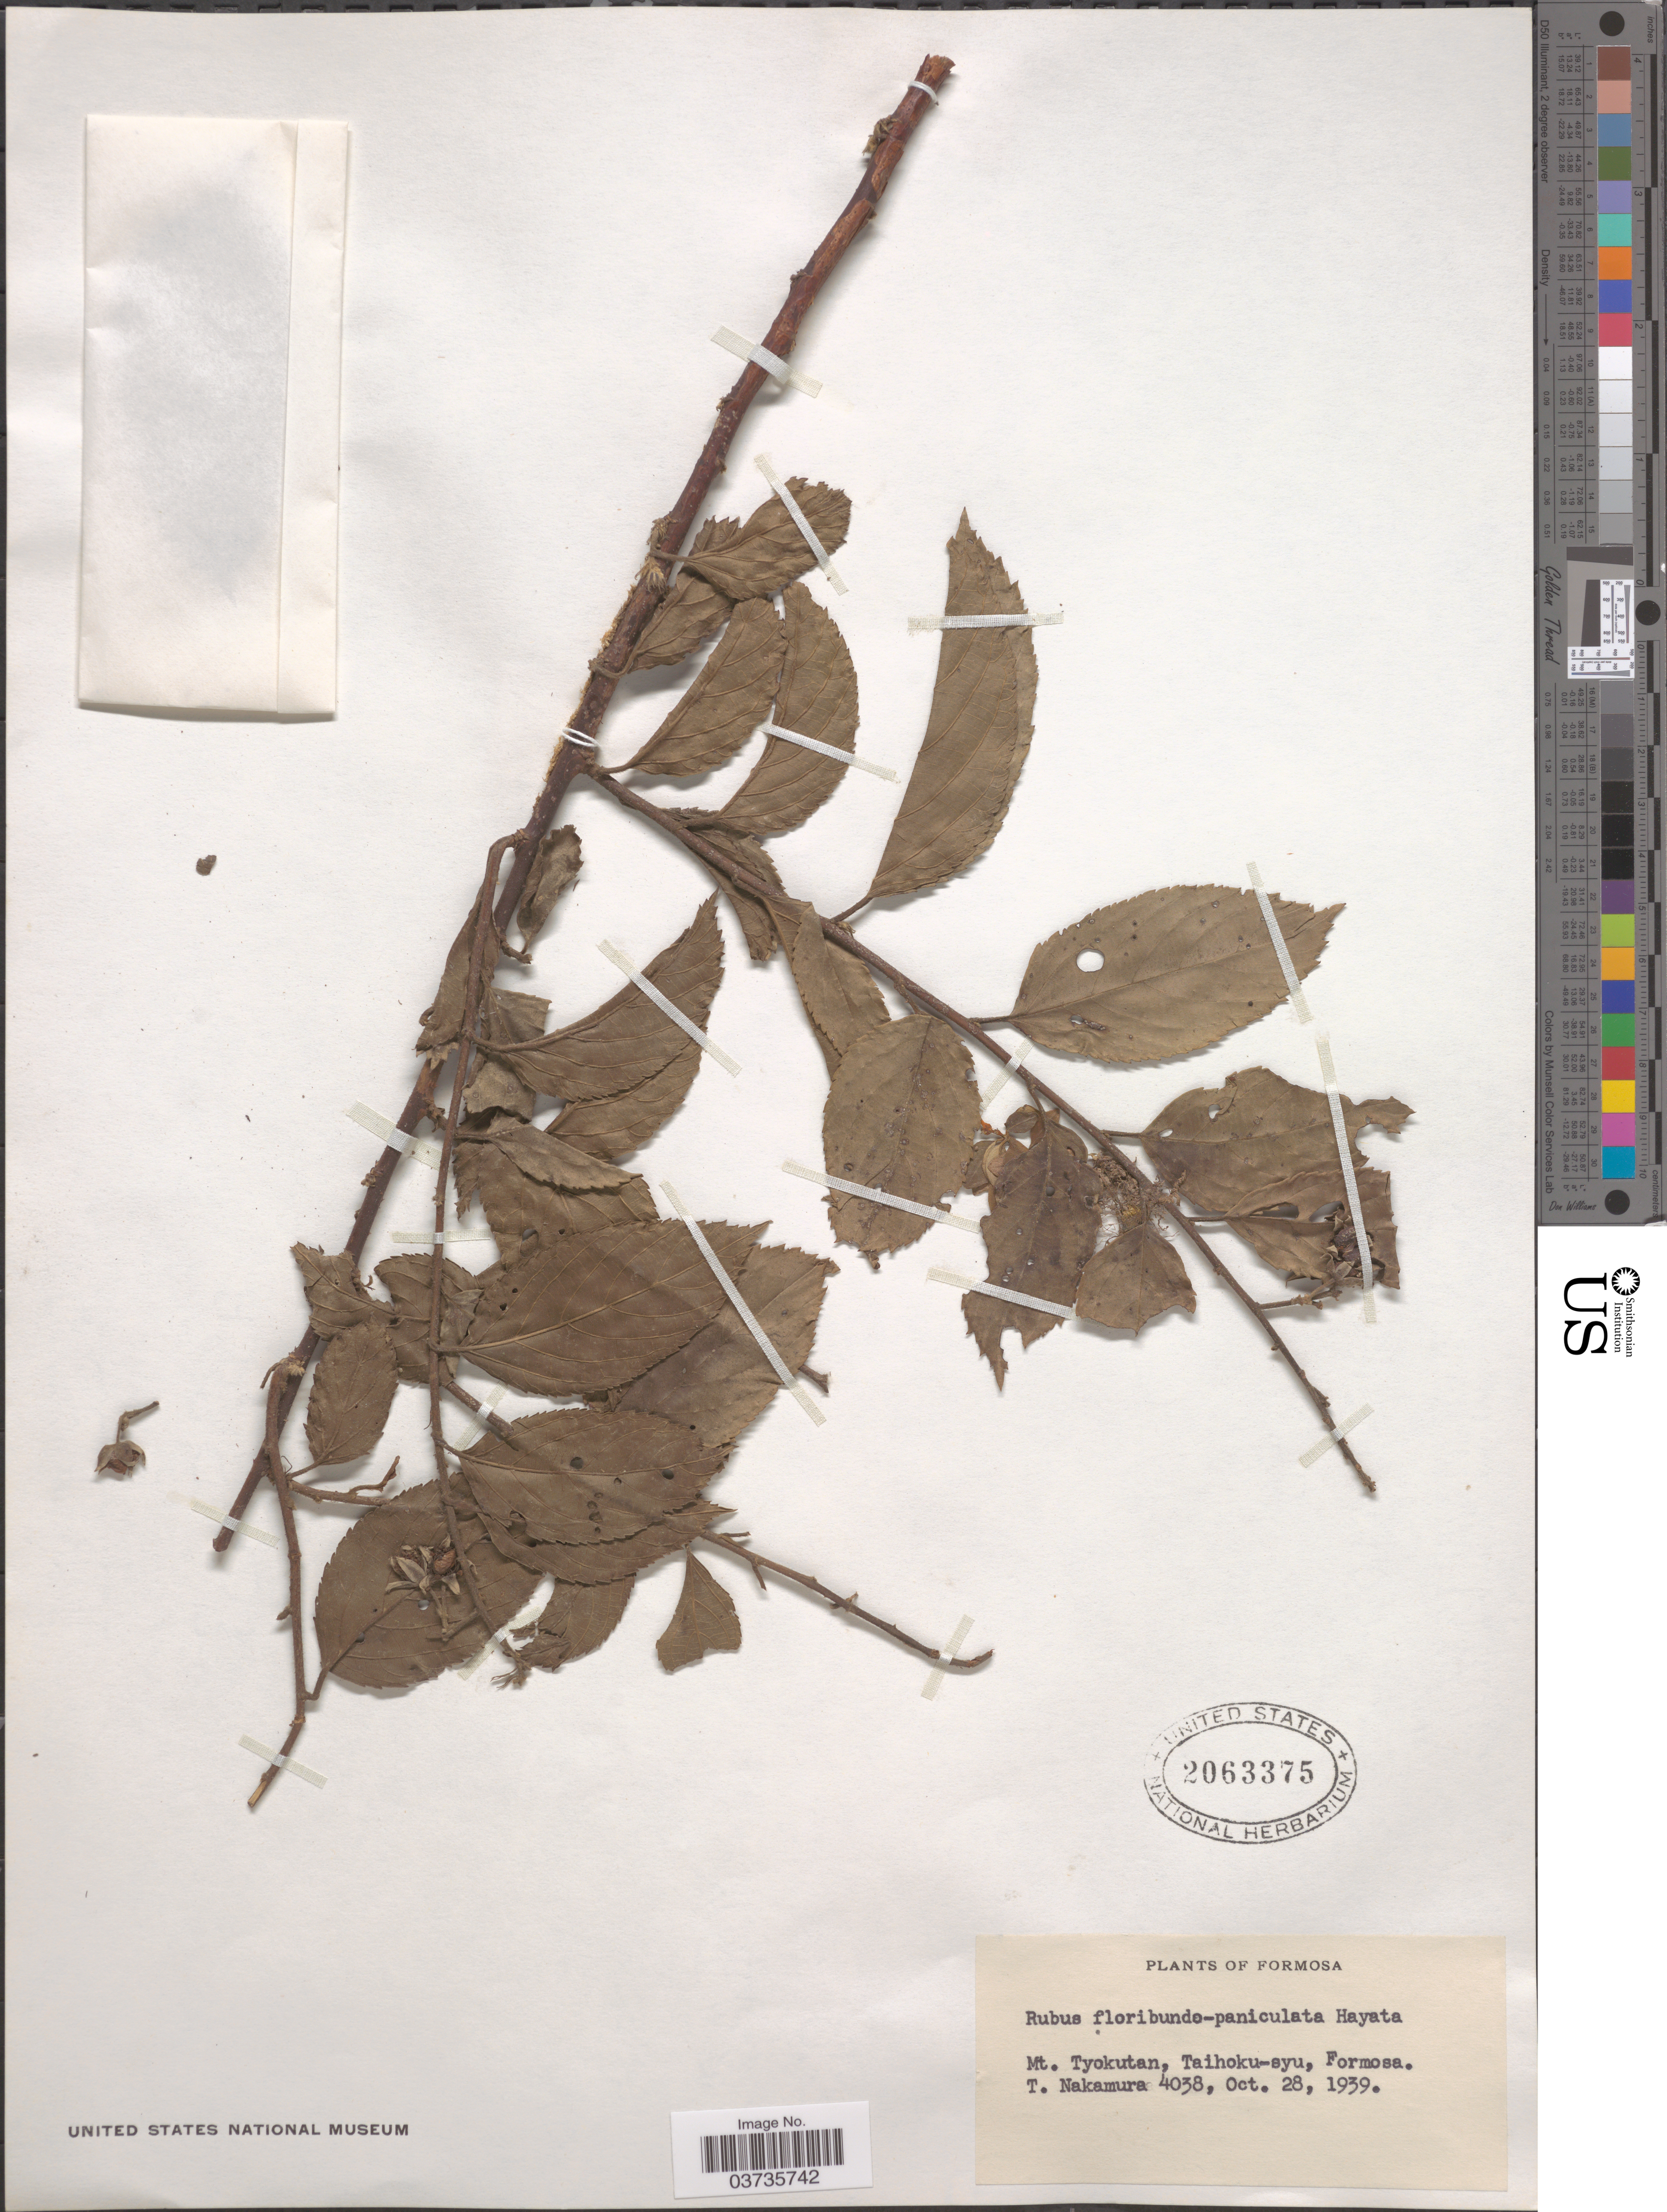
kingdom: Plantae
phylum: Tracheophyta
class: Magnoliopsida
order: Rosales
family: Rosaceae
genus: Rubus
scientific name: Rubus floribundo-paniculatus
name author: Hayata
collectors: T. Nakamura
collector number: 4038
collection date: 1939-10-28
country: Taiwan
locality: Mt. Tyokutan, Taihoku-syu, Formosa.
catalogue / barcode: US 2063375